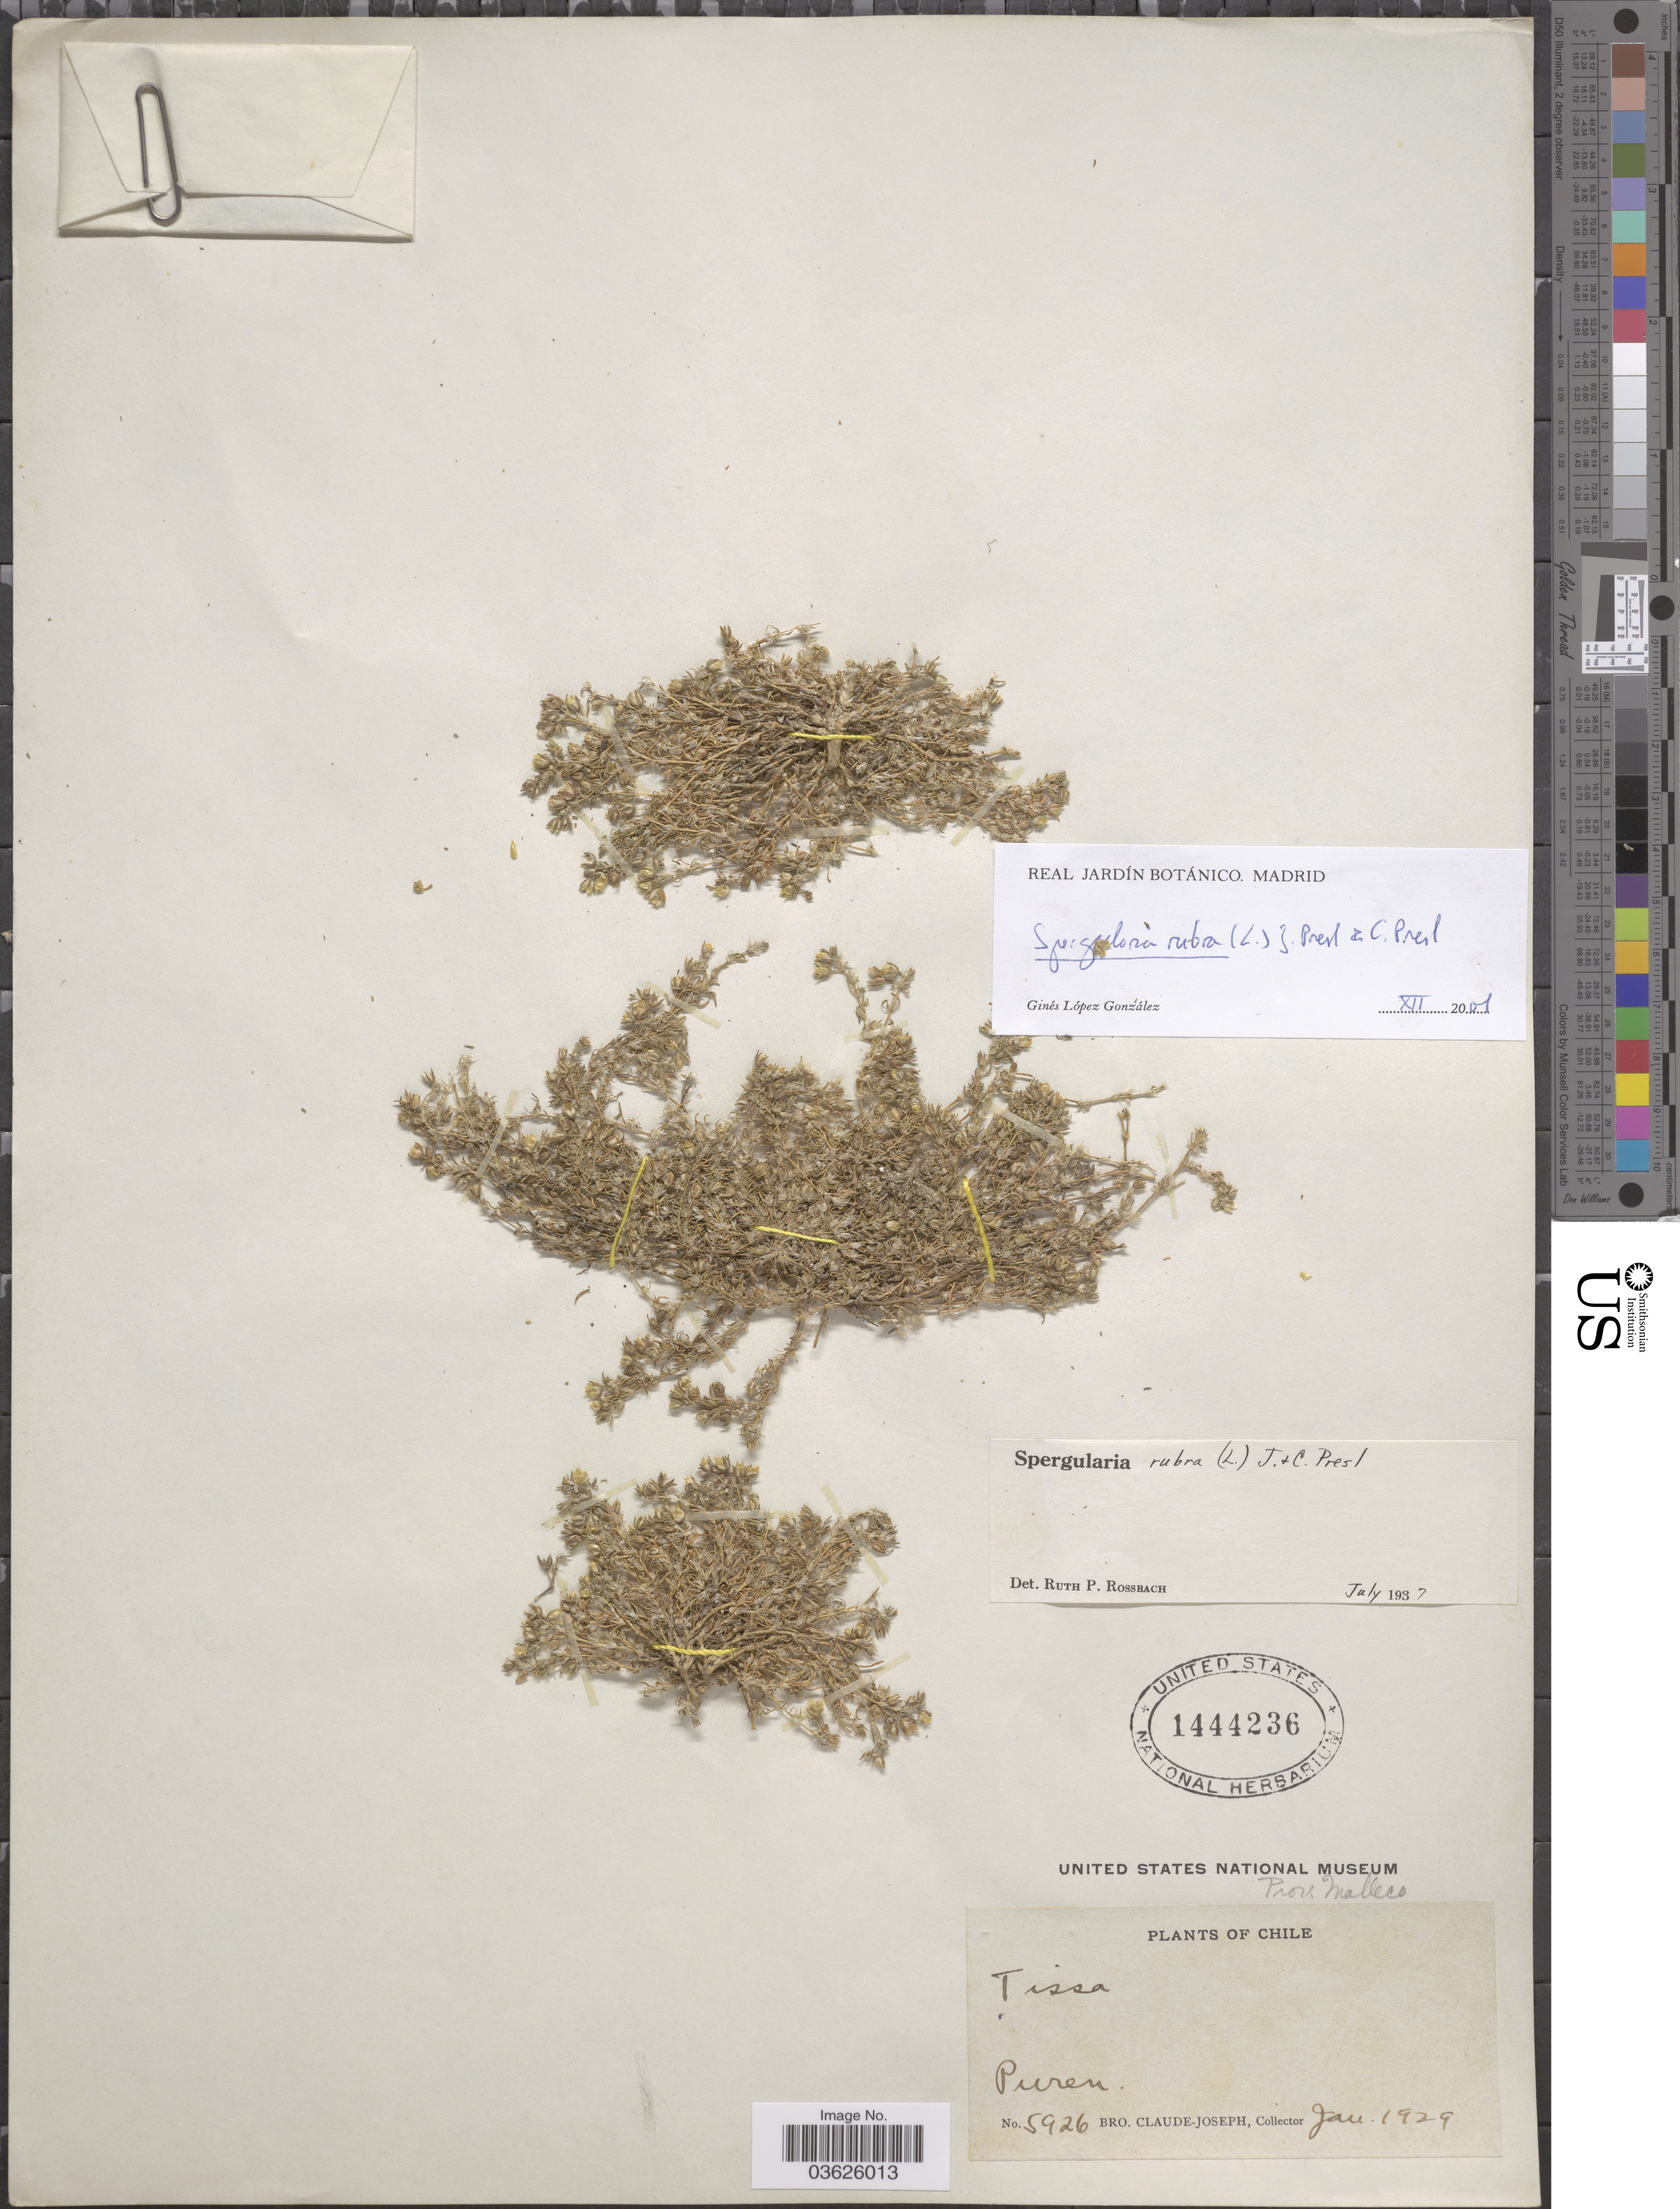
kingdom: Plantae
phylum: Tracheophyta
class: Magnoliopsida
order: Caryophyllales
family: Caryophyllaceae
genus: Spergularia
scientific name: Spergularia rubra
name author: (L.) J. Presl & C. Presl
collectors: Bro. Claude-Joseph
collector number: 5926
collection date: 1929-01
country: Chile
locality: Puren. Prov. Malleco.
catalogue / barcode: US 1444236